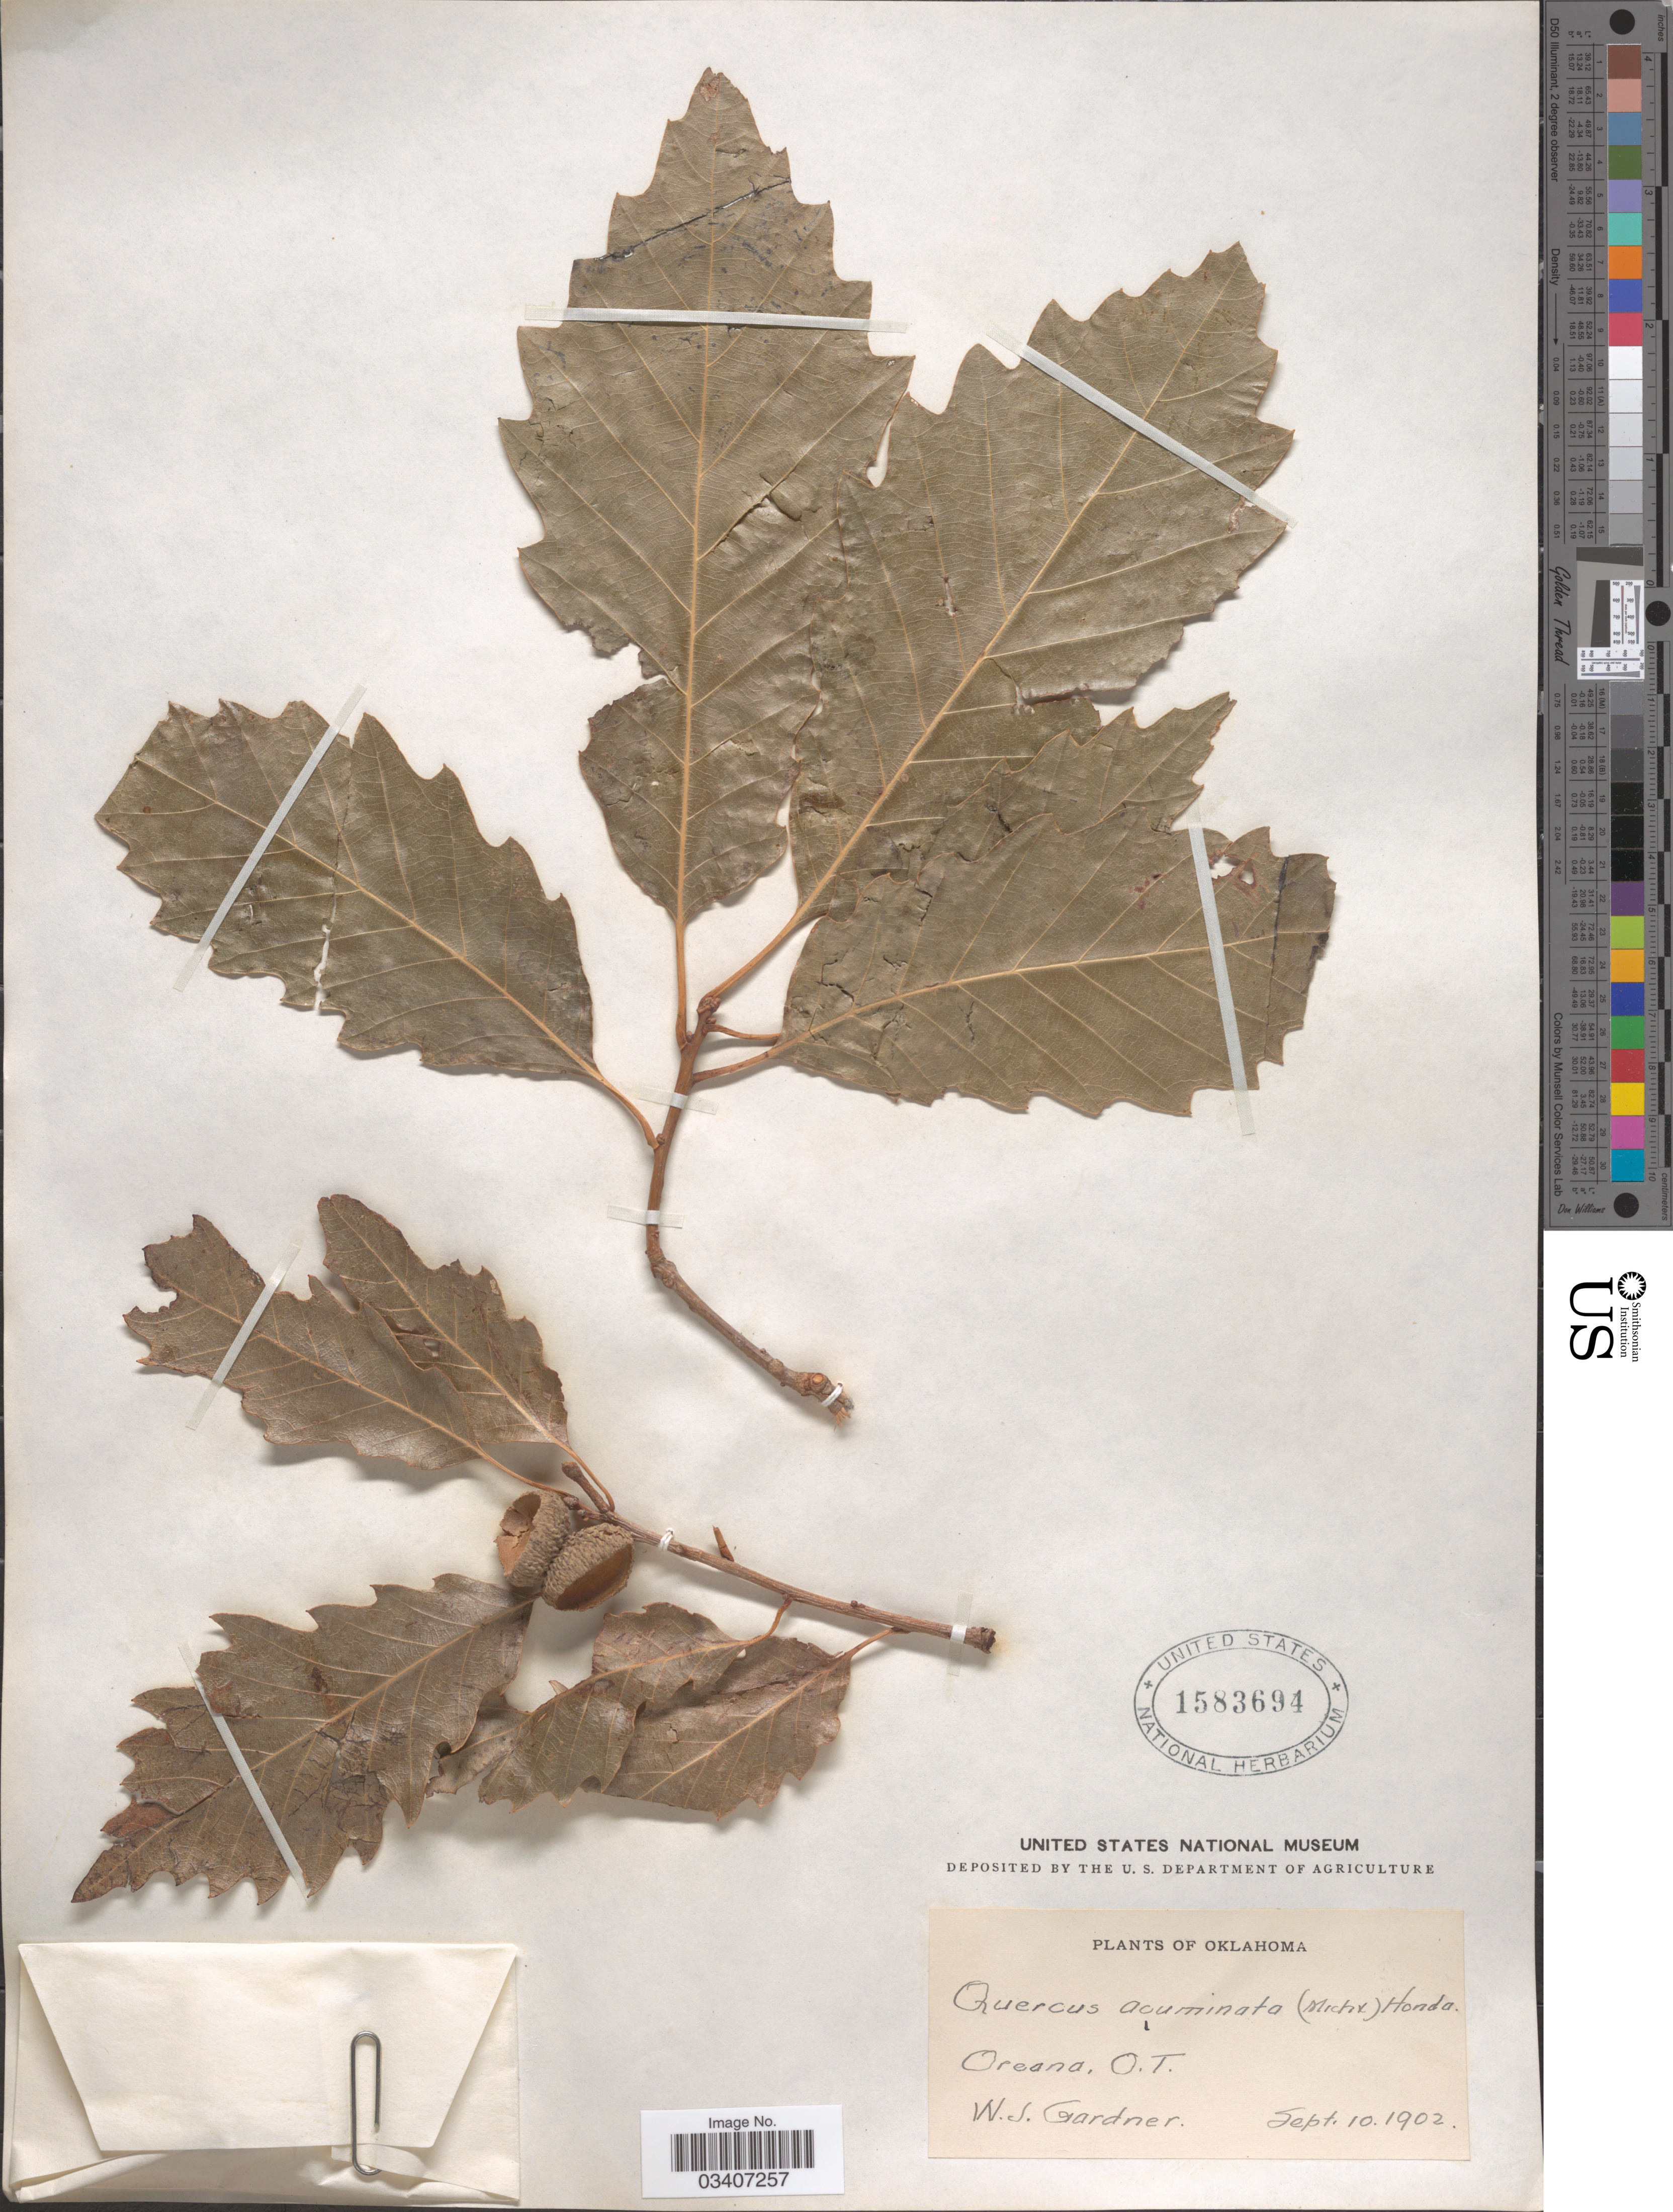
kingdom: Plantae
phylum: Tracheophyta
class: Magnoliopsida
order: Fagales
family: Fagaceae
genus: Quercus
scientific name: Quercus muehlenbergii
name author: Engelm.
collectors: W. Gardner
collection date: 1902-09-10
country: United States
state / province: Oklahoma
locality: Oreana, O.T.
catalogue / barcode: US 1583694